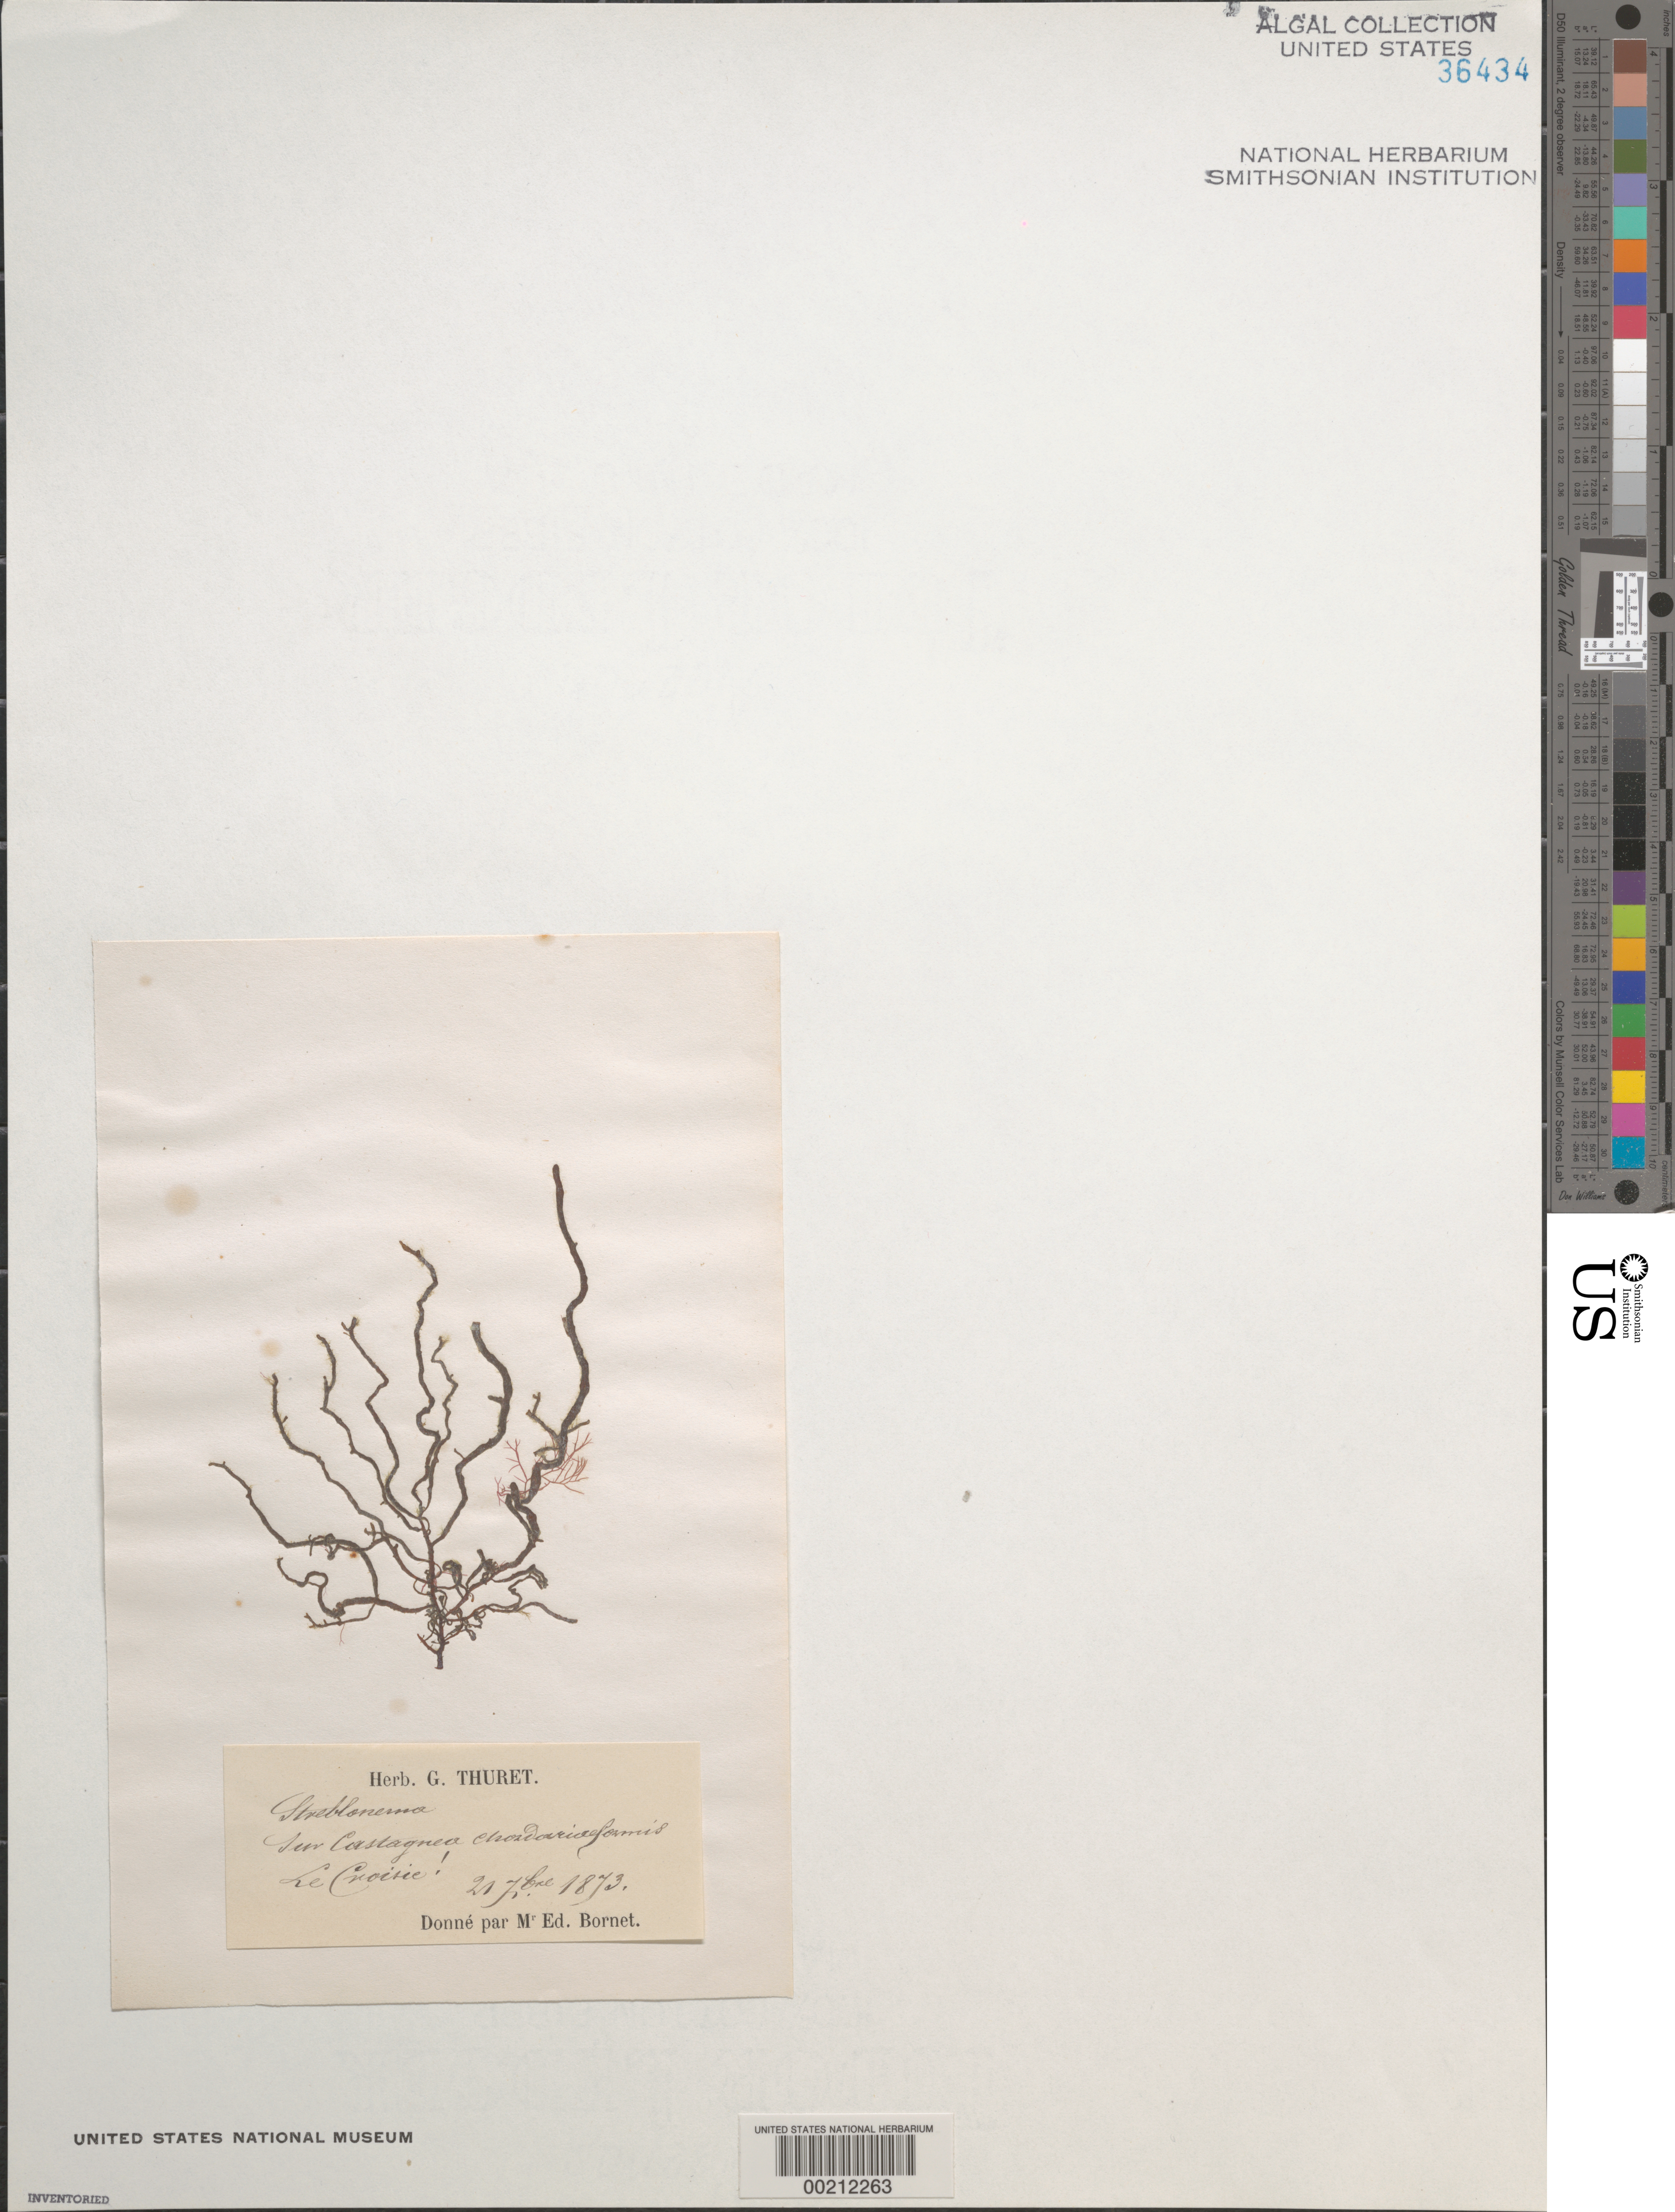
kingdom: Chromista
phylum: Ochrophyta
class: Phaeophyceae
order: Ectocarpales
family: Chordariaceae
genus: Streblonema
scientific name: Streblonema sp.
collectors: Thuret, G. (herbarium)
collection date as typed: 21 Sep 1873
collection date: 1873-09-21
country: France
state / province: Pays de la Loire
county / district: Loire-Atlantique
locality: Le Croisic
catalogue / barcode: US 36434